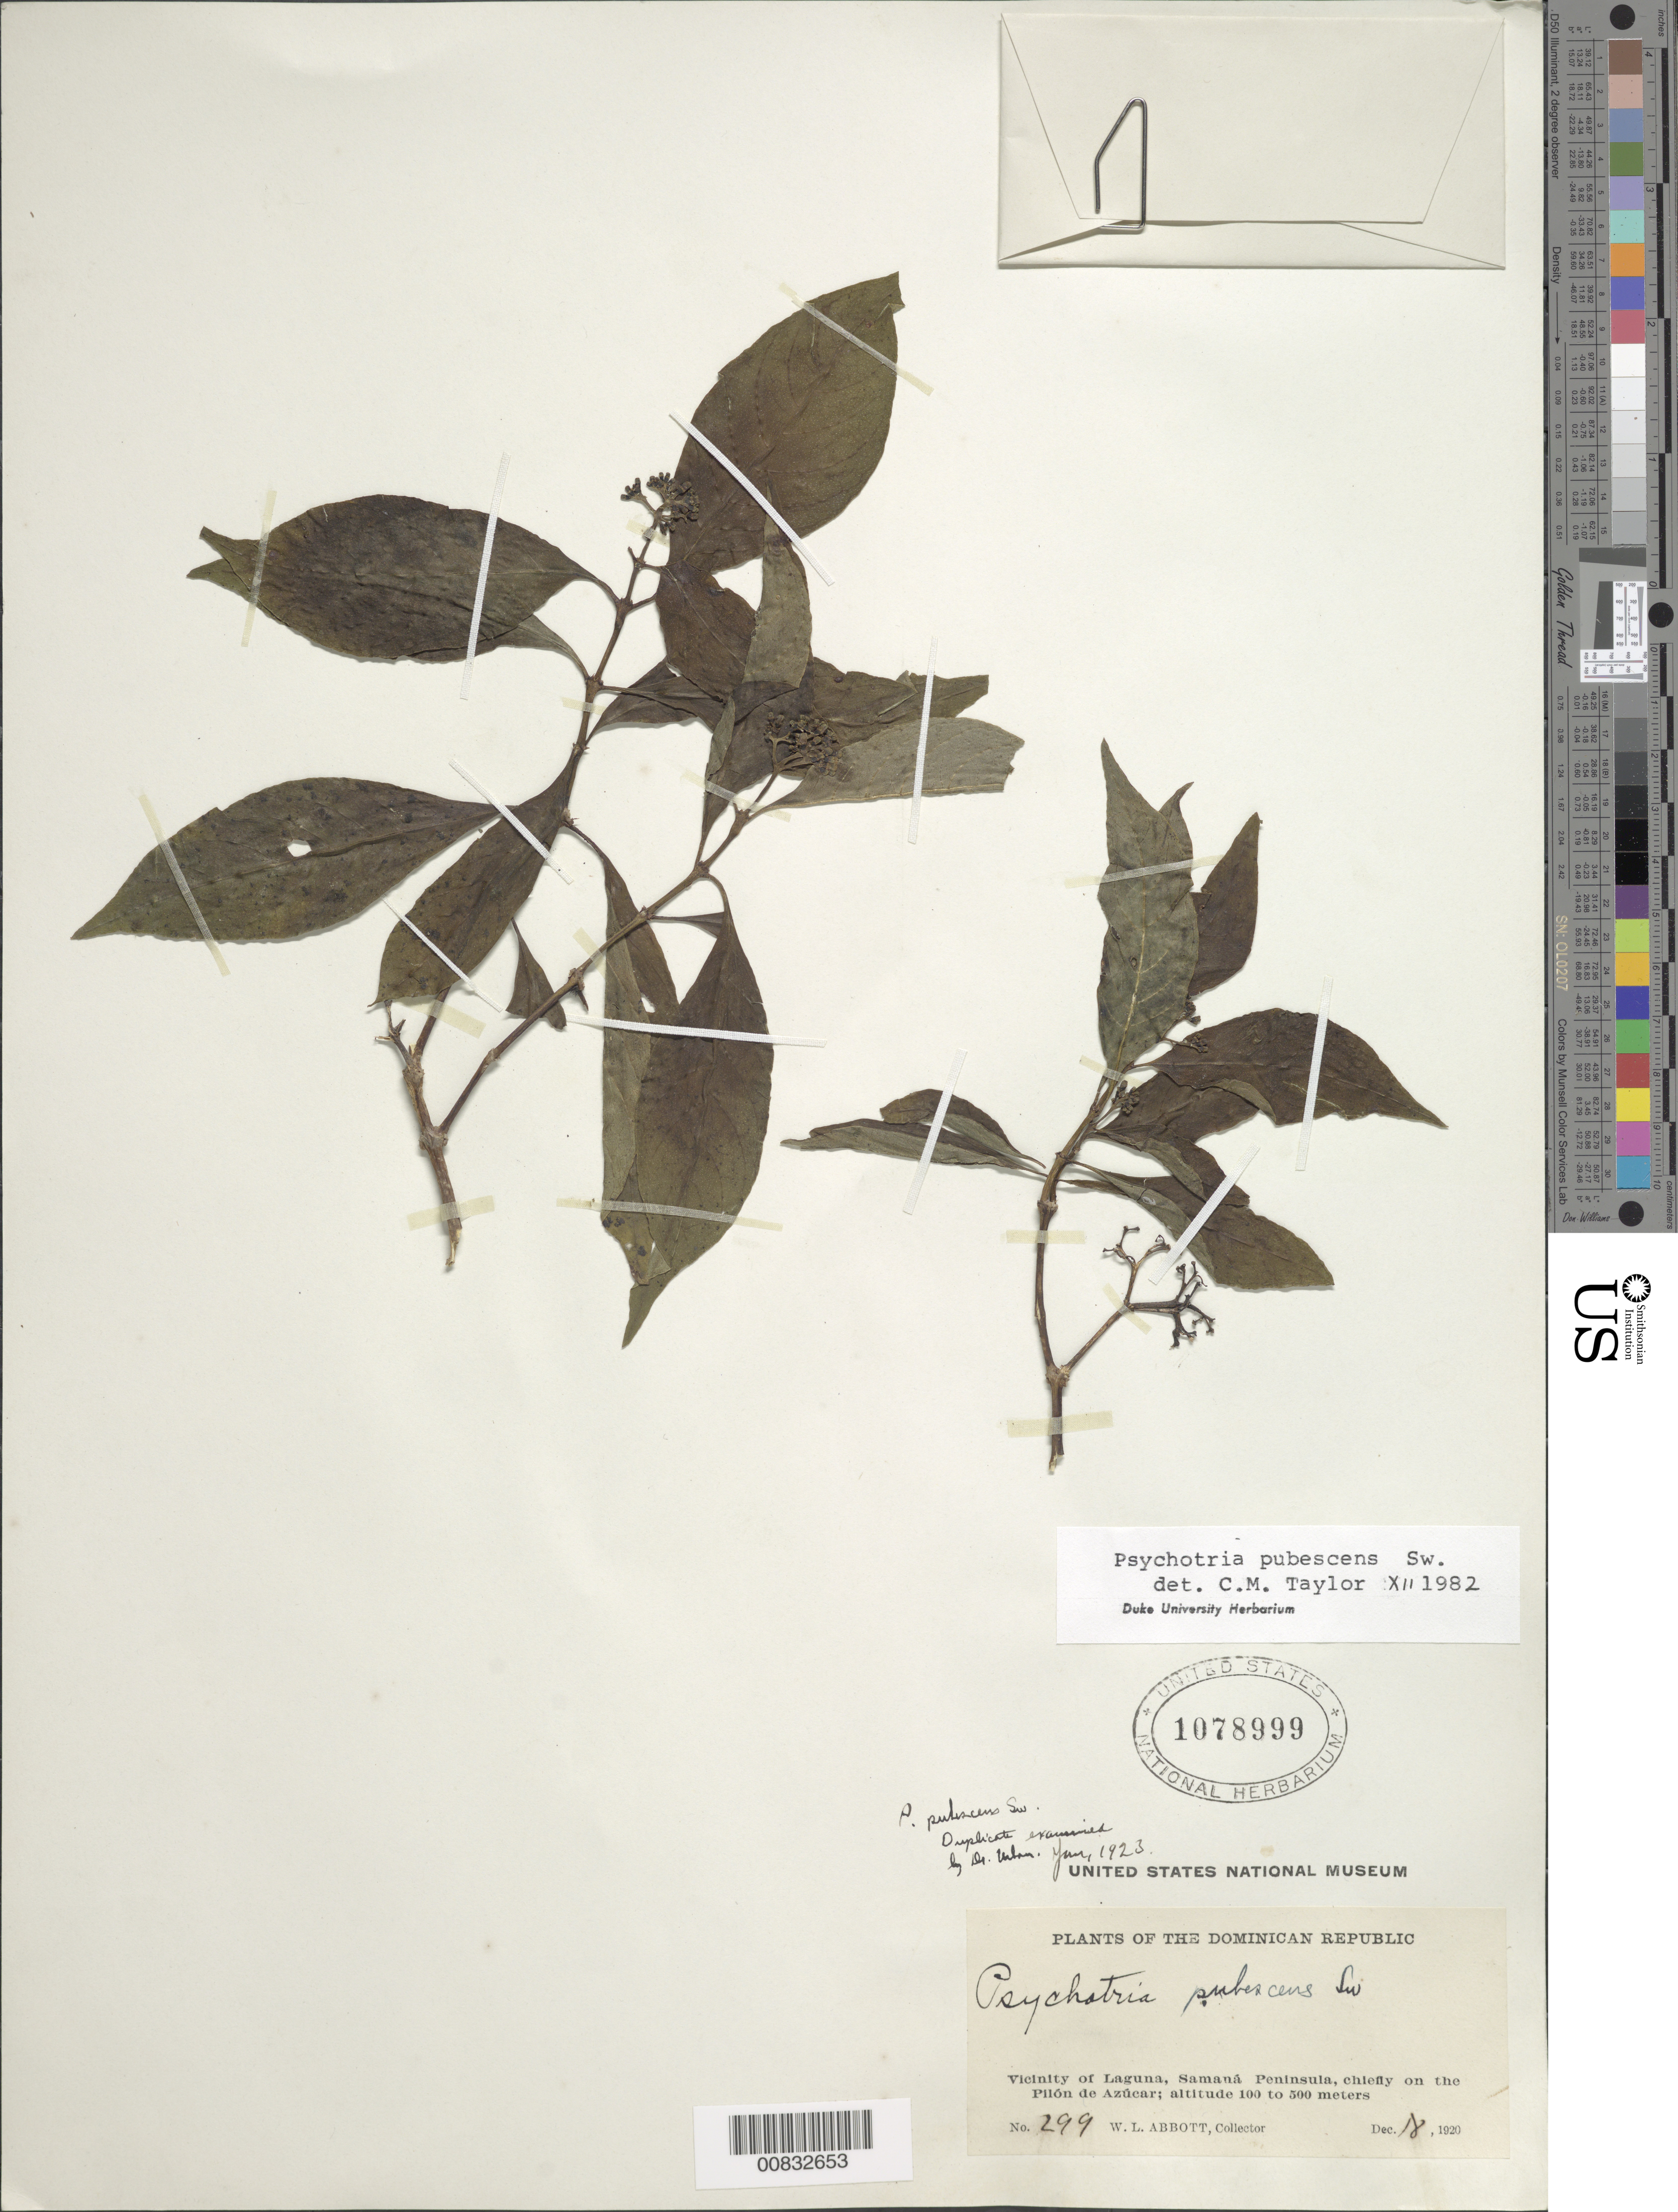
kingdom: Plantae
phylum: Tracheophyta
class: Magnoliopsida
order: Gentianales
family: Rubiaceae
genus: Psychotria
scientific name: Psychotria pubescens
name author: Sw.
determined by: Taylor, Charlotte M.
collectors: W. L. Abbott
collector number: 299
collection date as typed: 18 Dec 1920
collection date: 1920-12-18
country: Dominican Republic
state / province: Samana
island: Hispaniola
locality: Vicinity of Laguna, Samaná Peninsula, chiefly on the Pilón de Azúcar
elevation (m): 100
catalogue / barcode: US 1078999